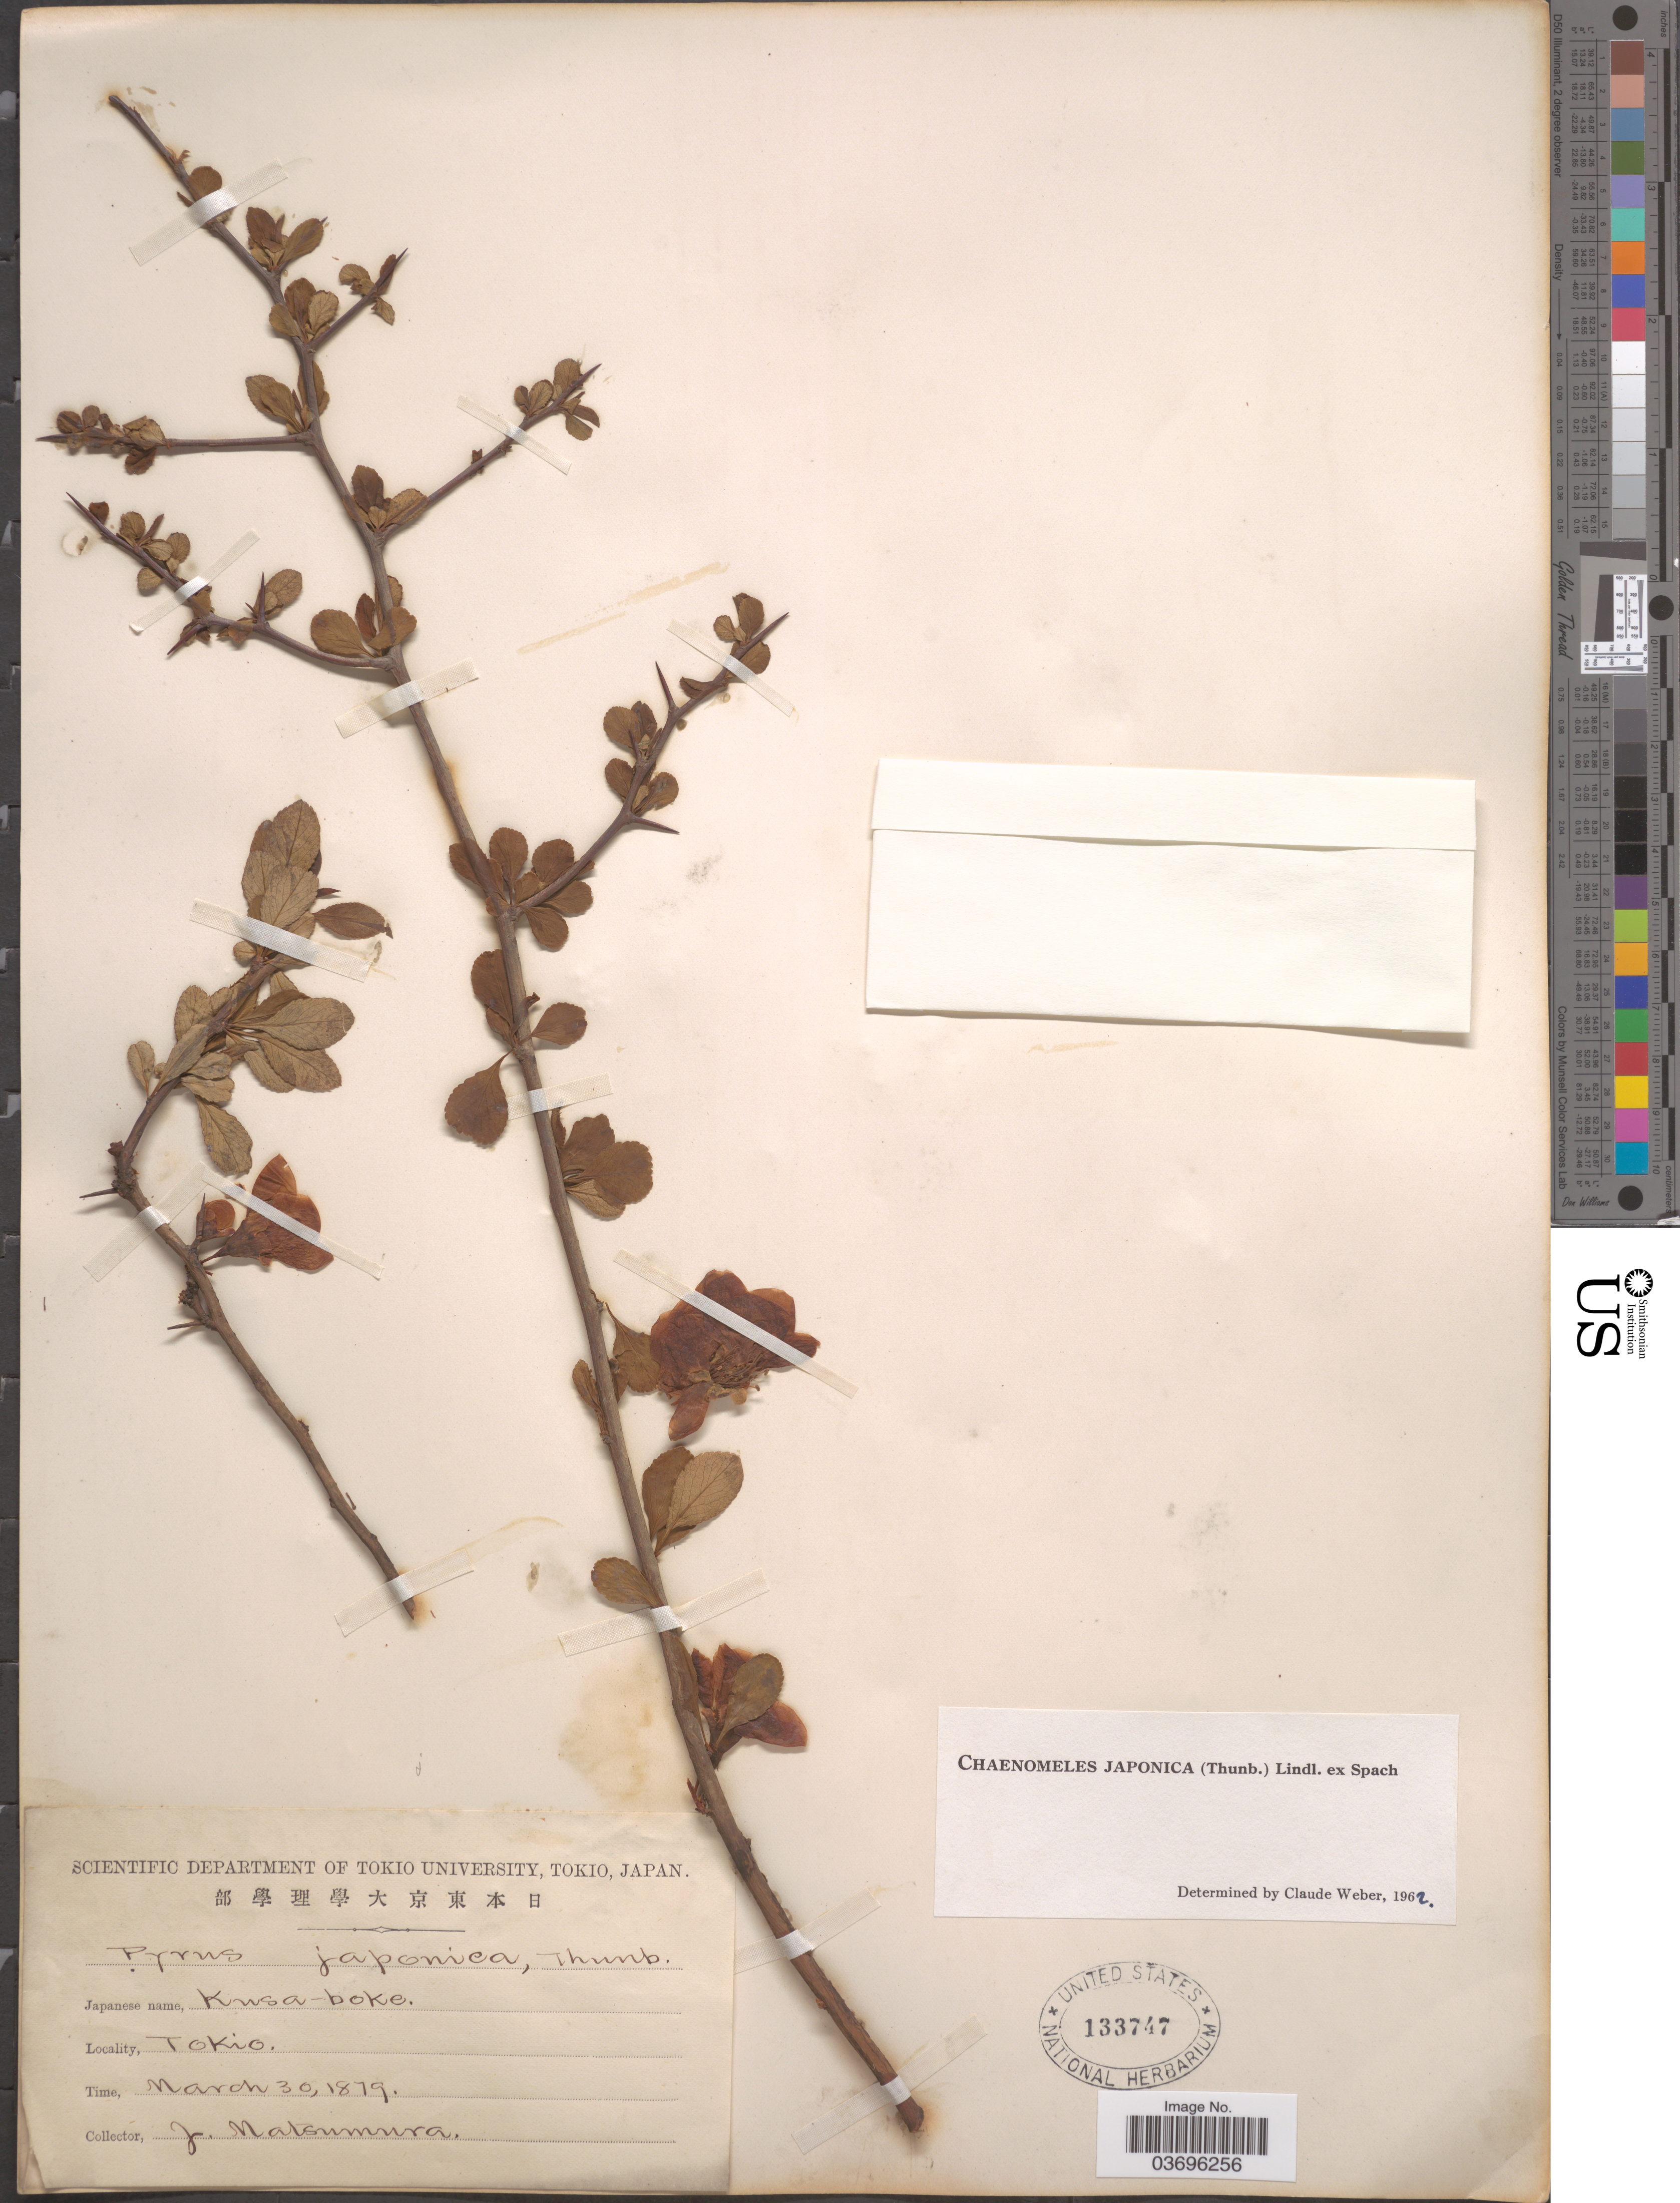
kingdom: Plantae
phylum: Tracheophyta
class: Magnoliopsida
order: Rosales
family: Rosaceae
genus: Chaenomeles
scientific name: Chaenomeles japonica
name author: (Thunb.) Lindl. ex Spach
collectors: J. Natsumura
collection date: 1879-03-30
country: Japan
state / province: Tokyo, Federal City of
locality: Tokio.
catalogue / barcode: US 133747